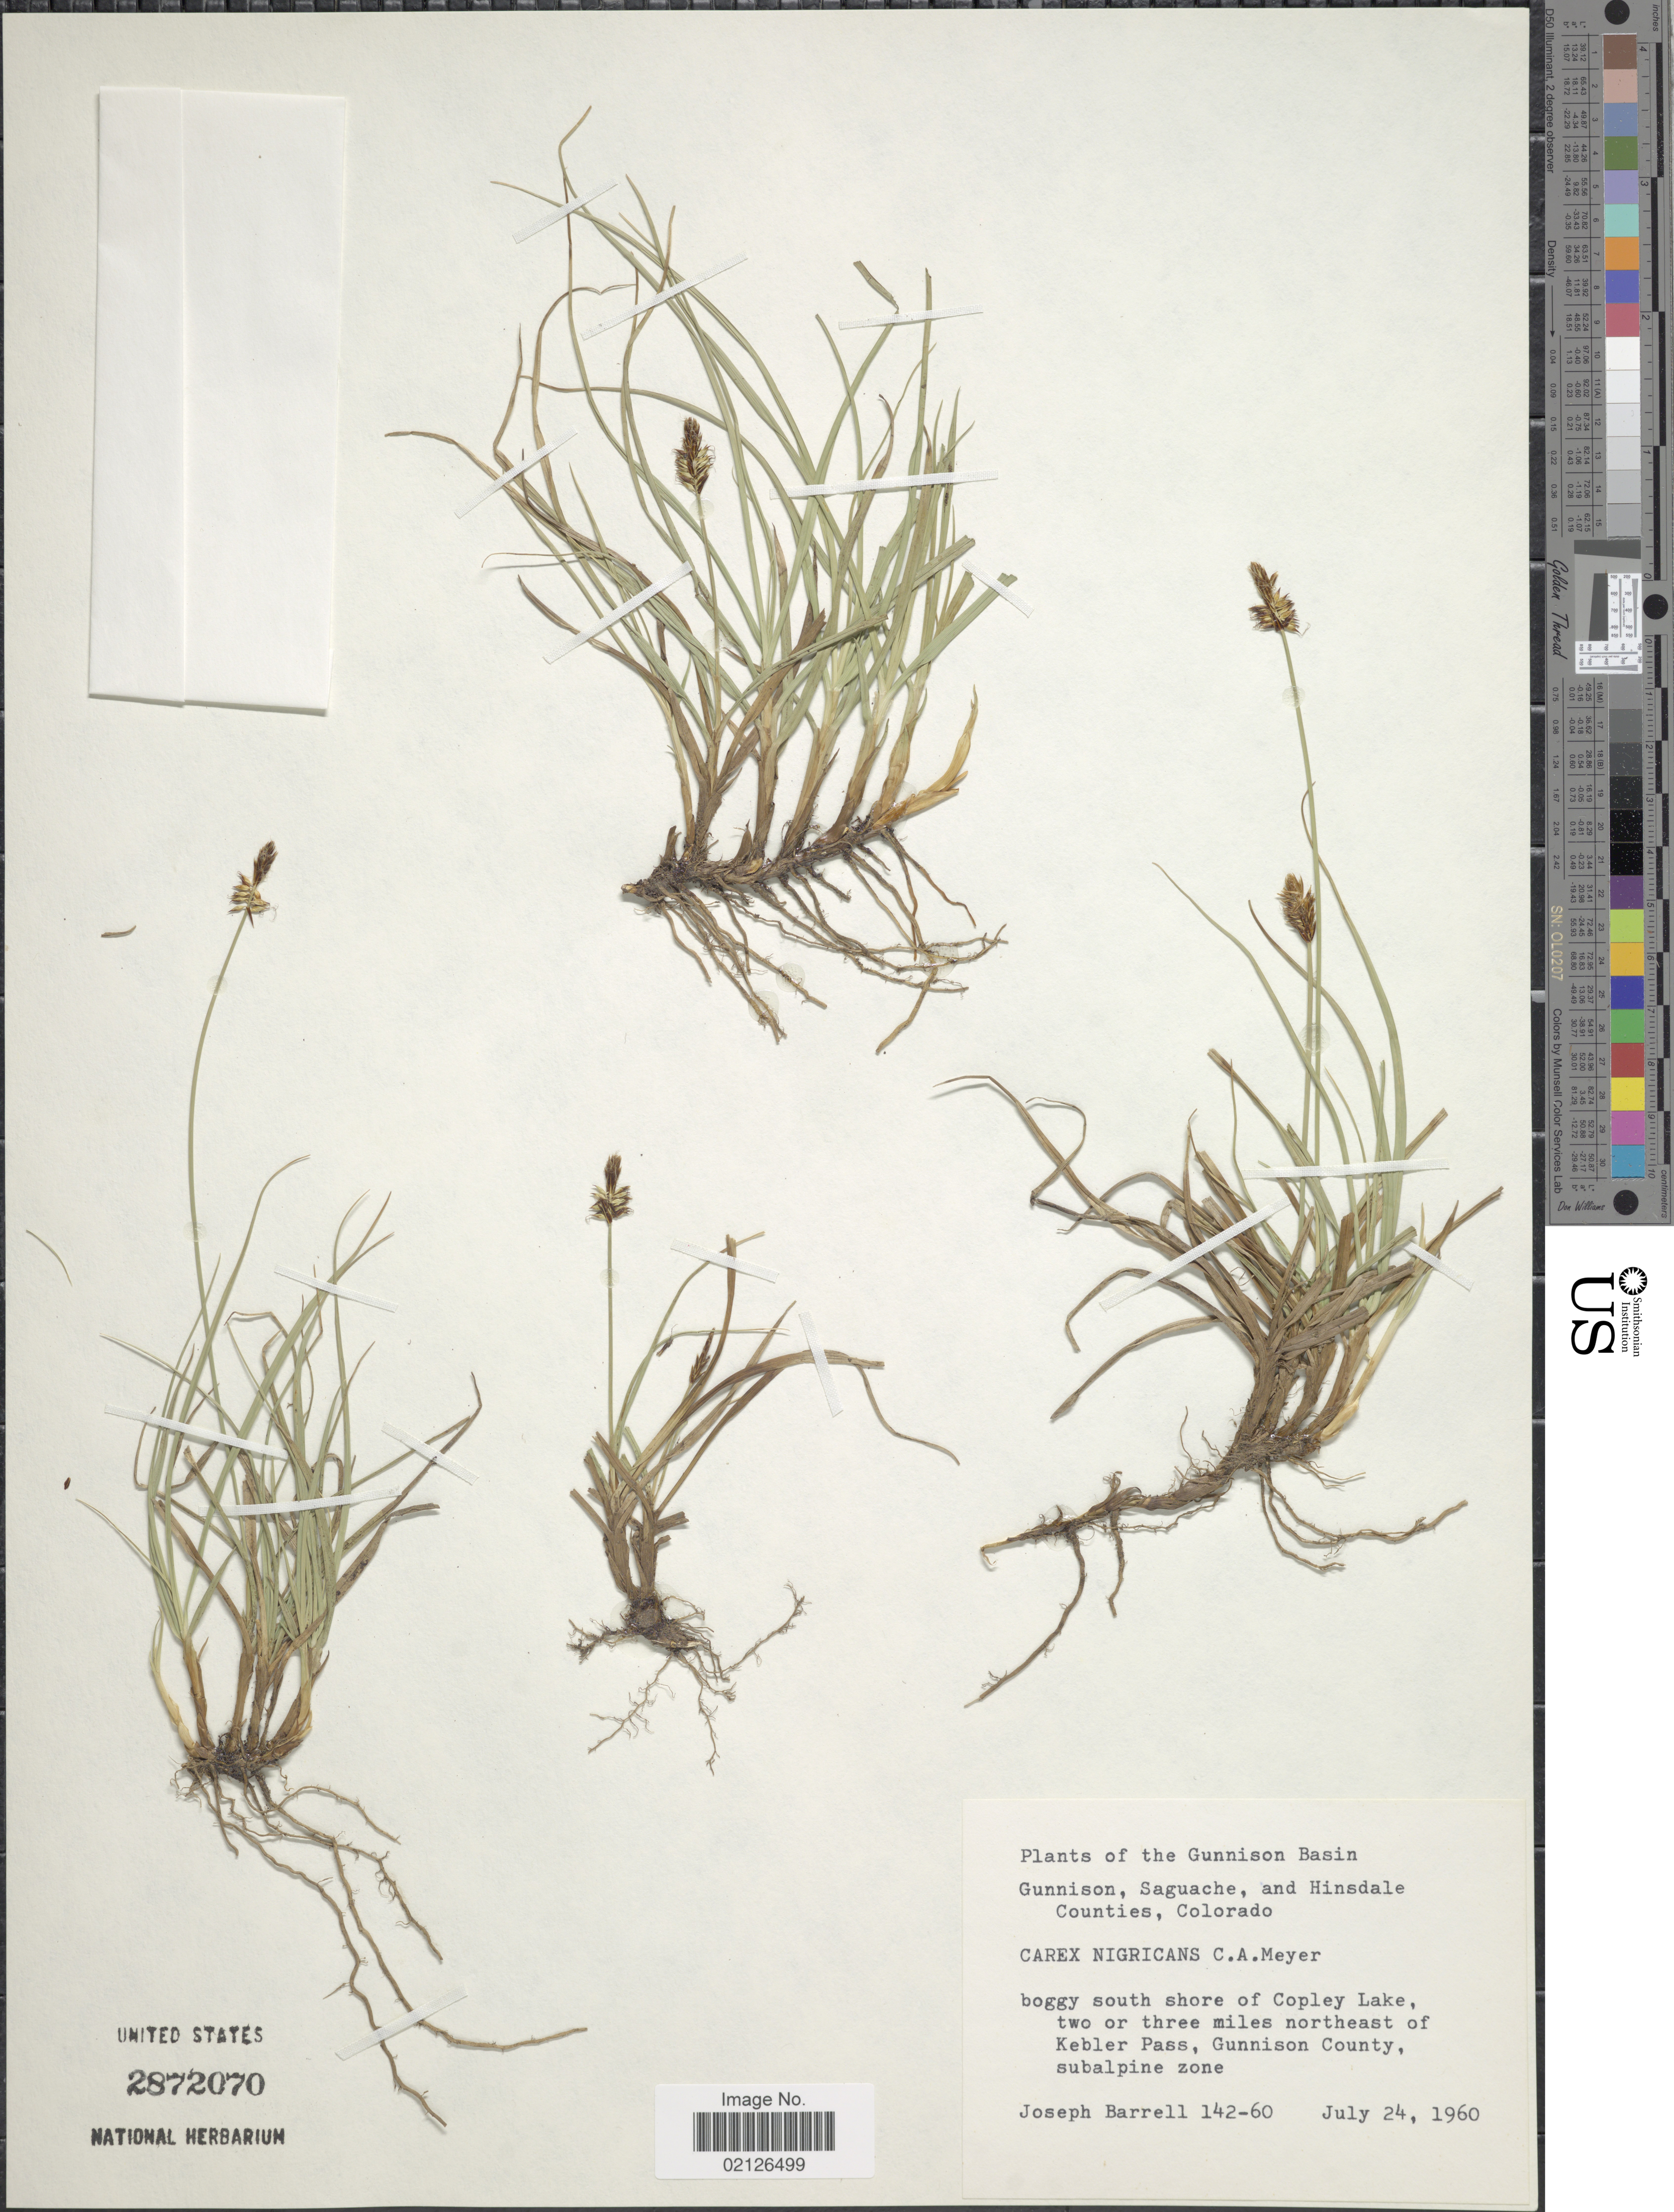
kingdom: Plantae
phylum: Tracheophyta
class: Liliopsida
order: Poales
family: Cyperaceae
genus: Carex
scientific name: Carex nigricans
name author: C.A. Mey.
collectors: J. Barrell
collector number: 142-60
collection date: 1960-07-24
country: United States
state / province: Colorado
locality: Gunnison Basin, Gunnison, Saguache and Hinsdale Counties, boggy south shore of Copley Lake, two or three miles northeast of Kebler Pass, Gunnison County, subalpine zone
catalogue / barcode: US 2872070